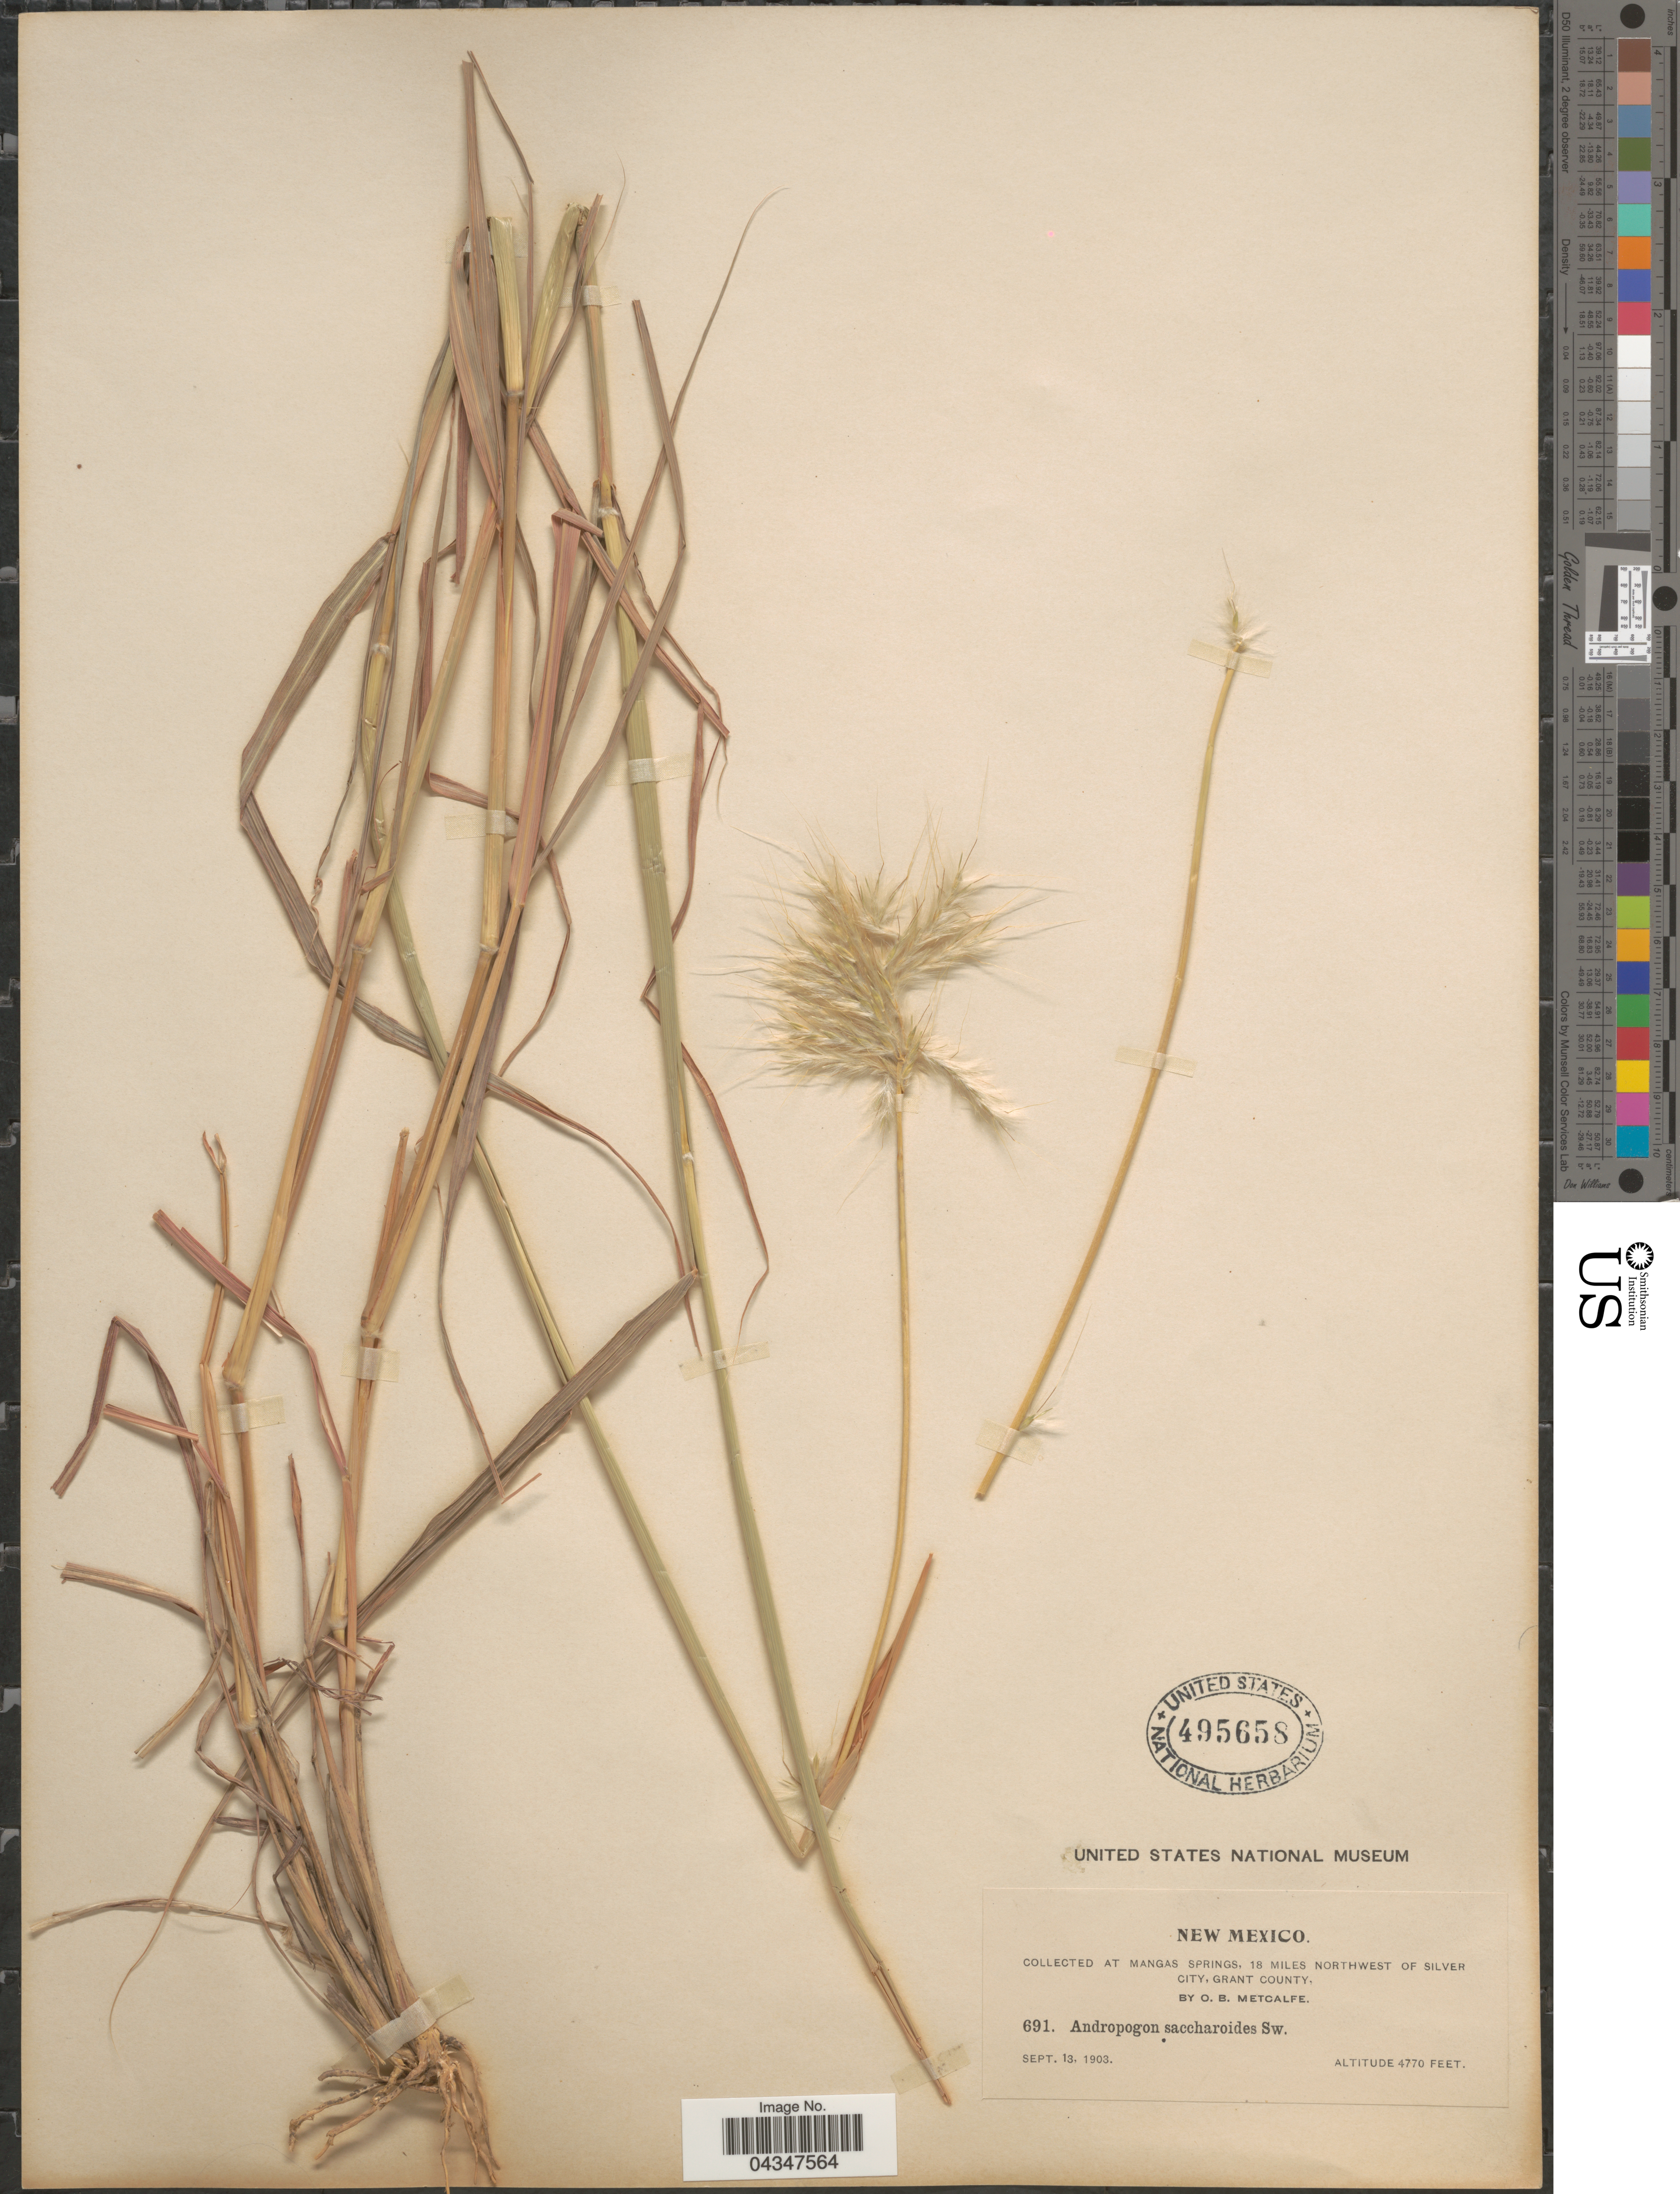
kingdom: Plantae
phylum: Tracheophyta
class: Liliopsida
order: Poales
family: Poaceae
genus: Bothriochloa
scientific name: Bothriochloa barbinodis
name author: (Lag.) Herter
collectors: O. B. Metcalfe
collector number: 691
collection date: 1903-09-13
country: United States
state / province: New Mexico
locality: At Mangas Springs, 18 miles northwest of Silver City, Grant County.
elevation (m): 1454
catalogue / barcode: US 495658